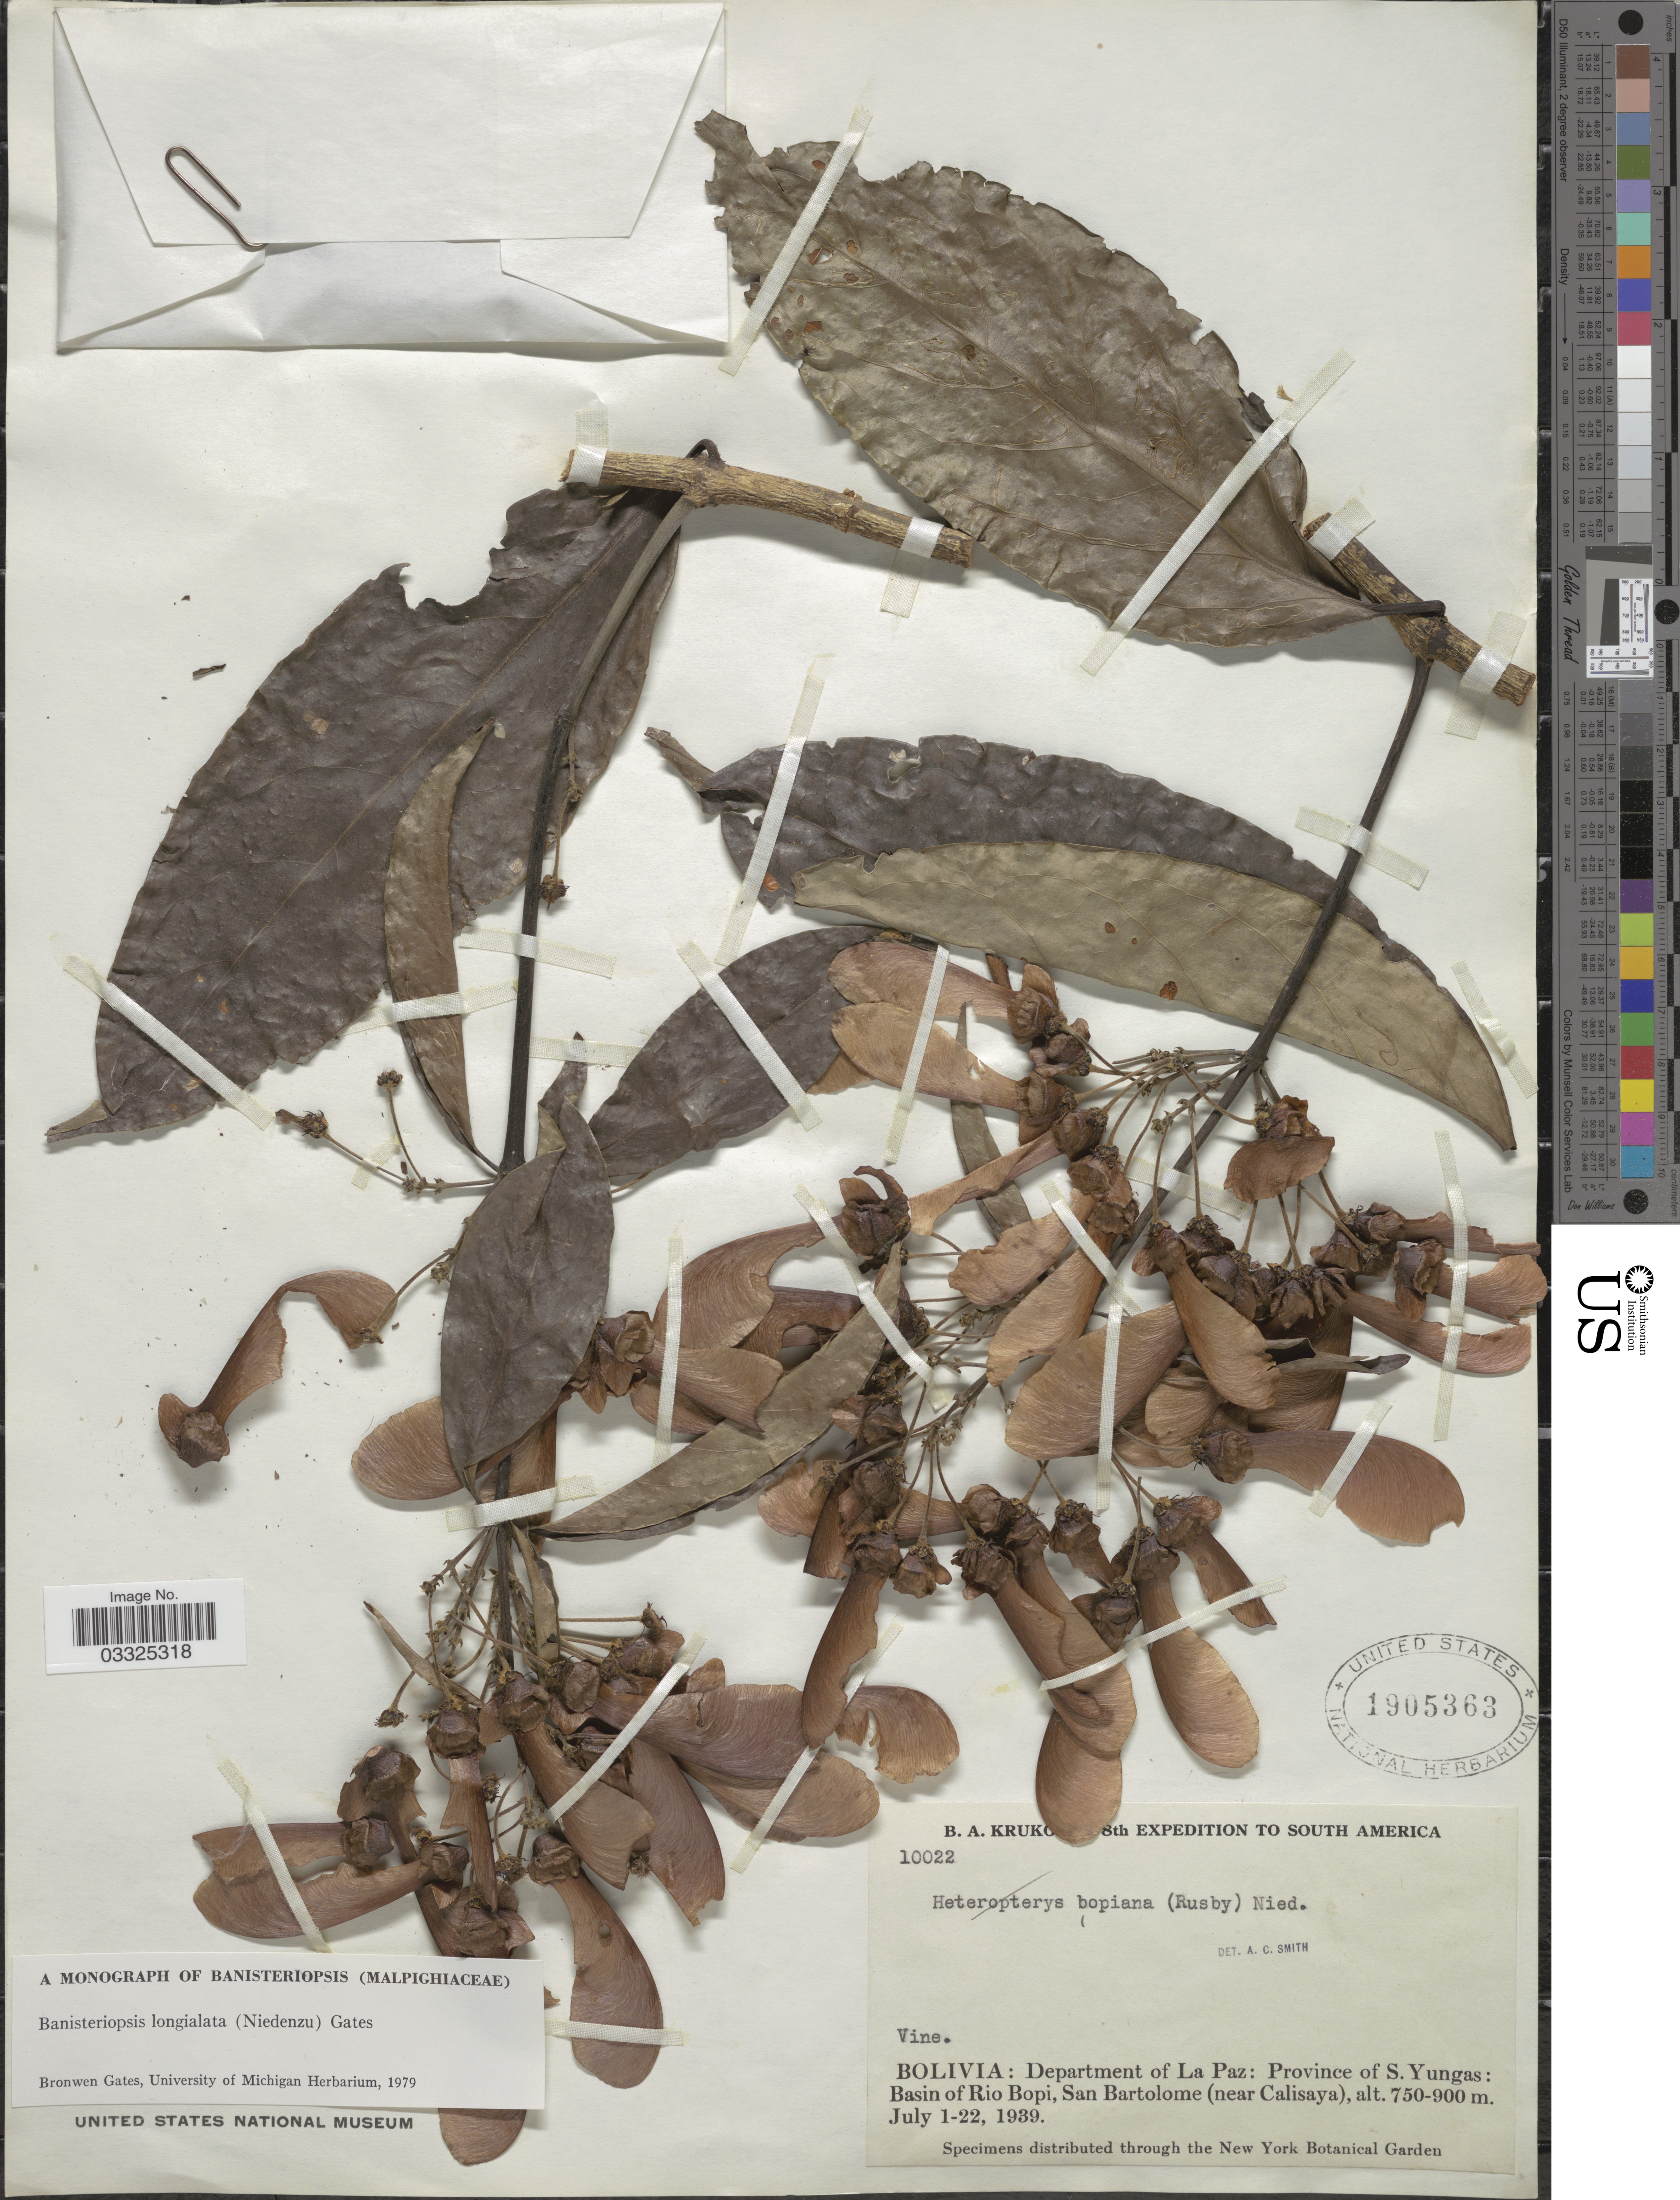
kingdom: Plantae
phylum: Tracheophyta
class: Magnoliopsida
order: Malpighiales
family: Malpighiaceae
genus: Banisteriopsis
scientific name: Banisteriopsis longialata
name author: (Nied.) B. Gates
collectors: B. A. Krukoff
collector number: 10022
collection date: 1939-07-01/1939-07-22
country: Bolivia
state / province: La Paz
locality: Department of La Paz: Province of S. Yungas: Basin of Rio Bopi, San Bartolome (near Calisaya).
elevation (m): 750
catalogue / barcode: US 1905363